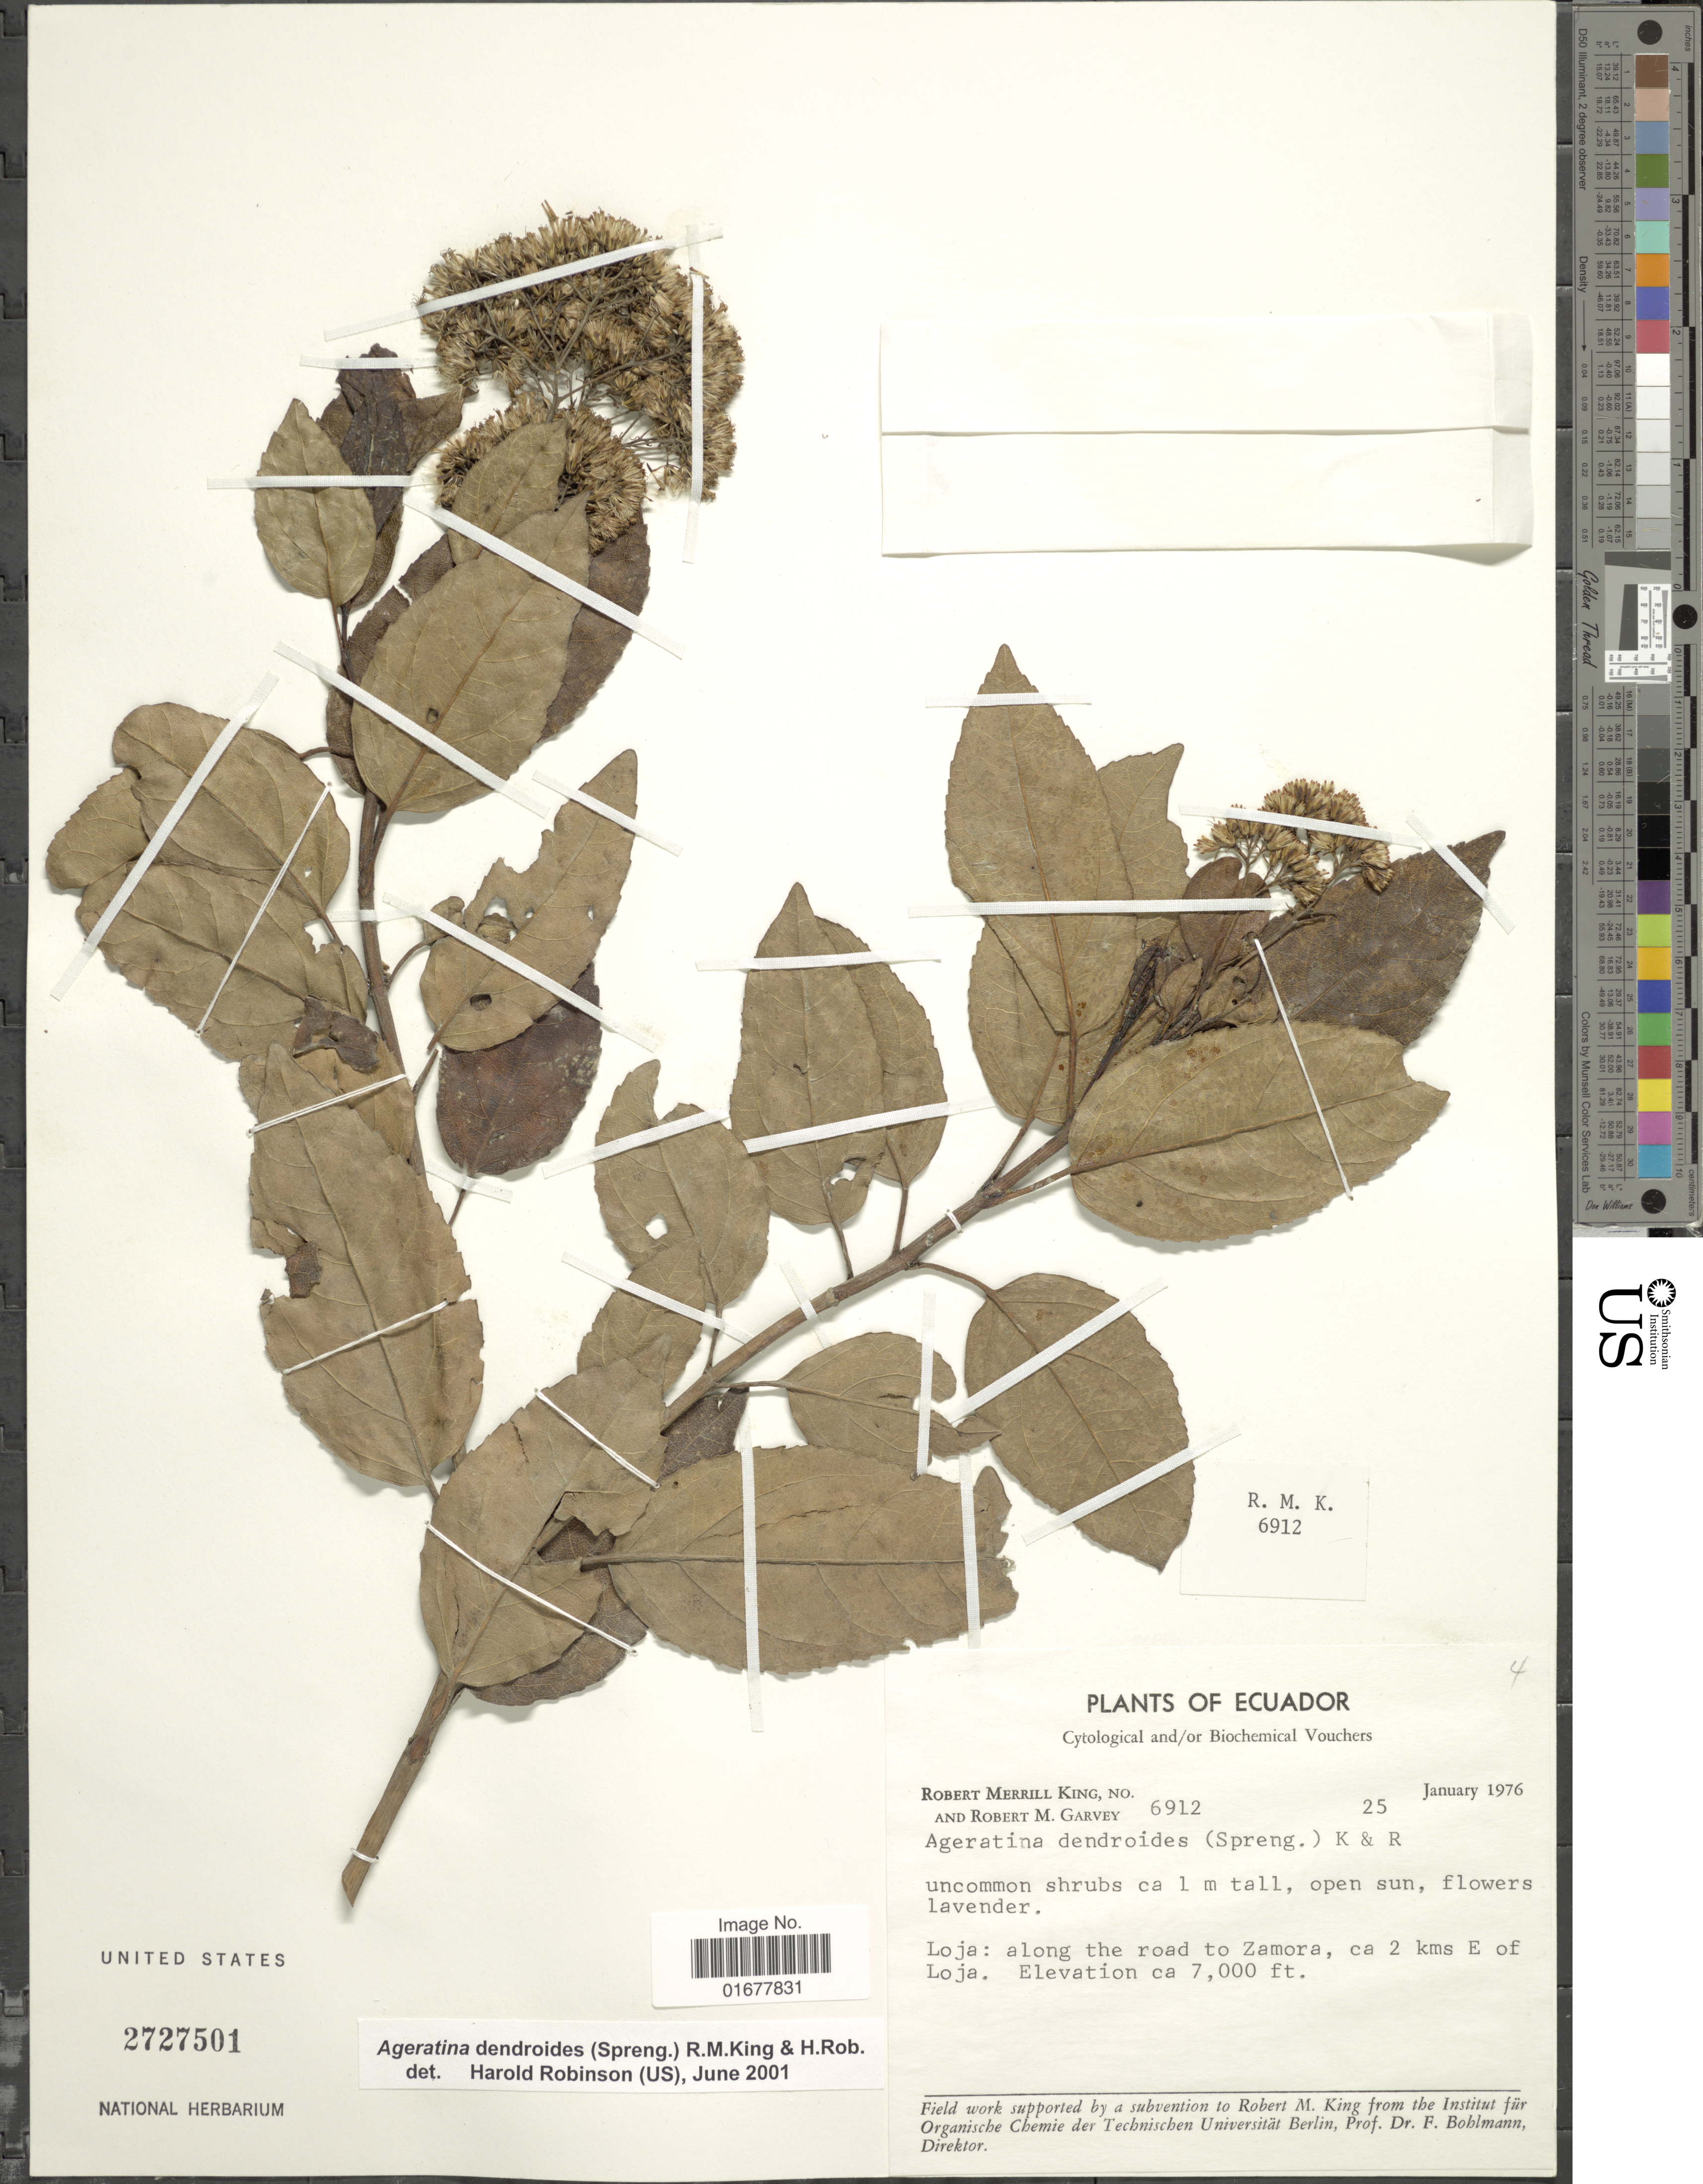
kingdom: Plantae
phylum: Tracheophyta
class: Magnoliopsida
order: Asterales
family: Asteraceae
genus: Ageratina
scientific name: Ageratina dendroides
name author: (Spreng.) R.M. King & H. Rob.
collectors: R. M. King & R. Garvey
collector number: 6912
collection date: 1976-01-25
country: Ecuador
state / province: Loja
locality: Loja: along the road to Zamora, 2 kms E of Loja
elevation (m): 2134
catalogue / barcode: US 2727501